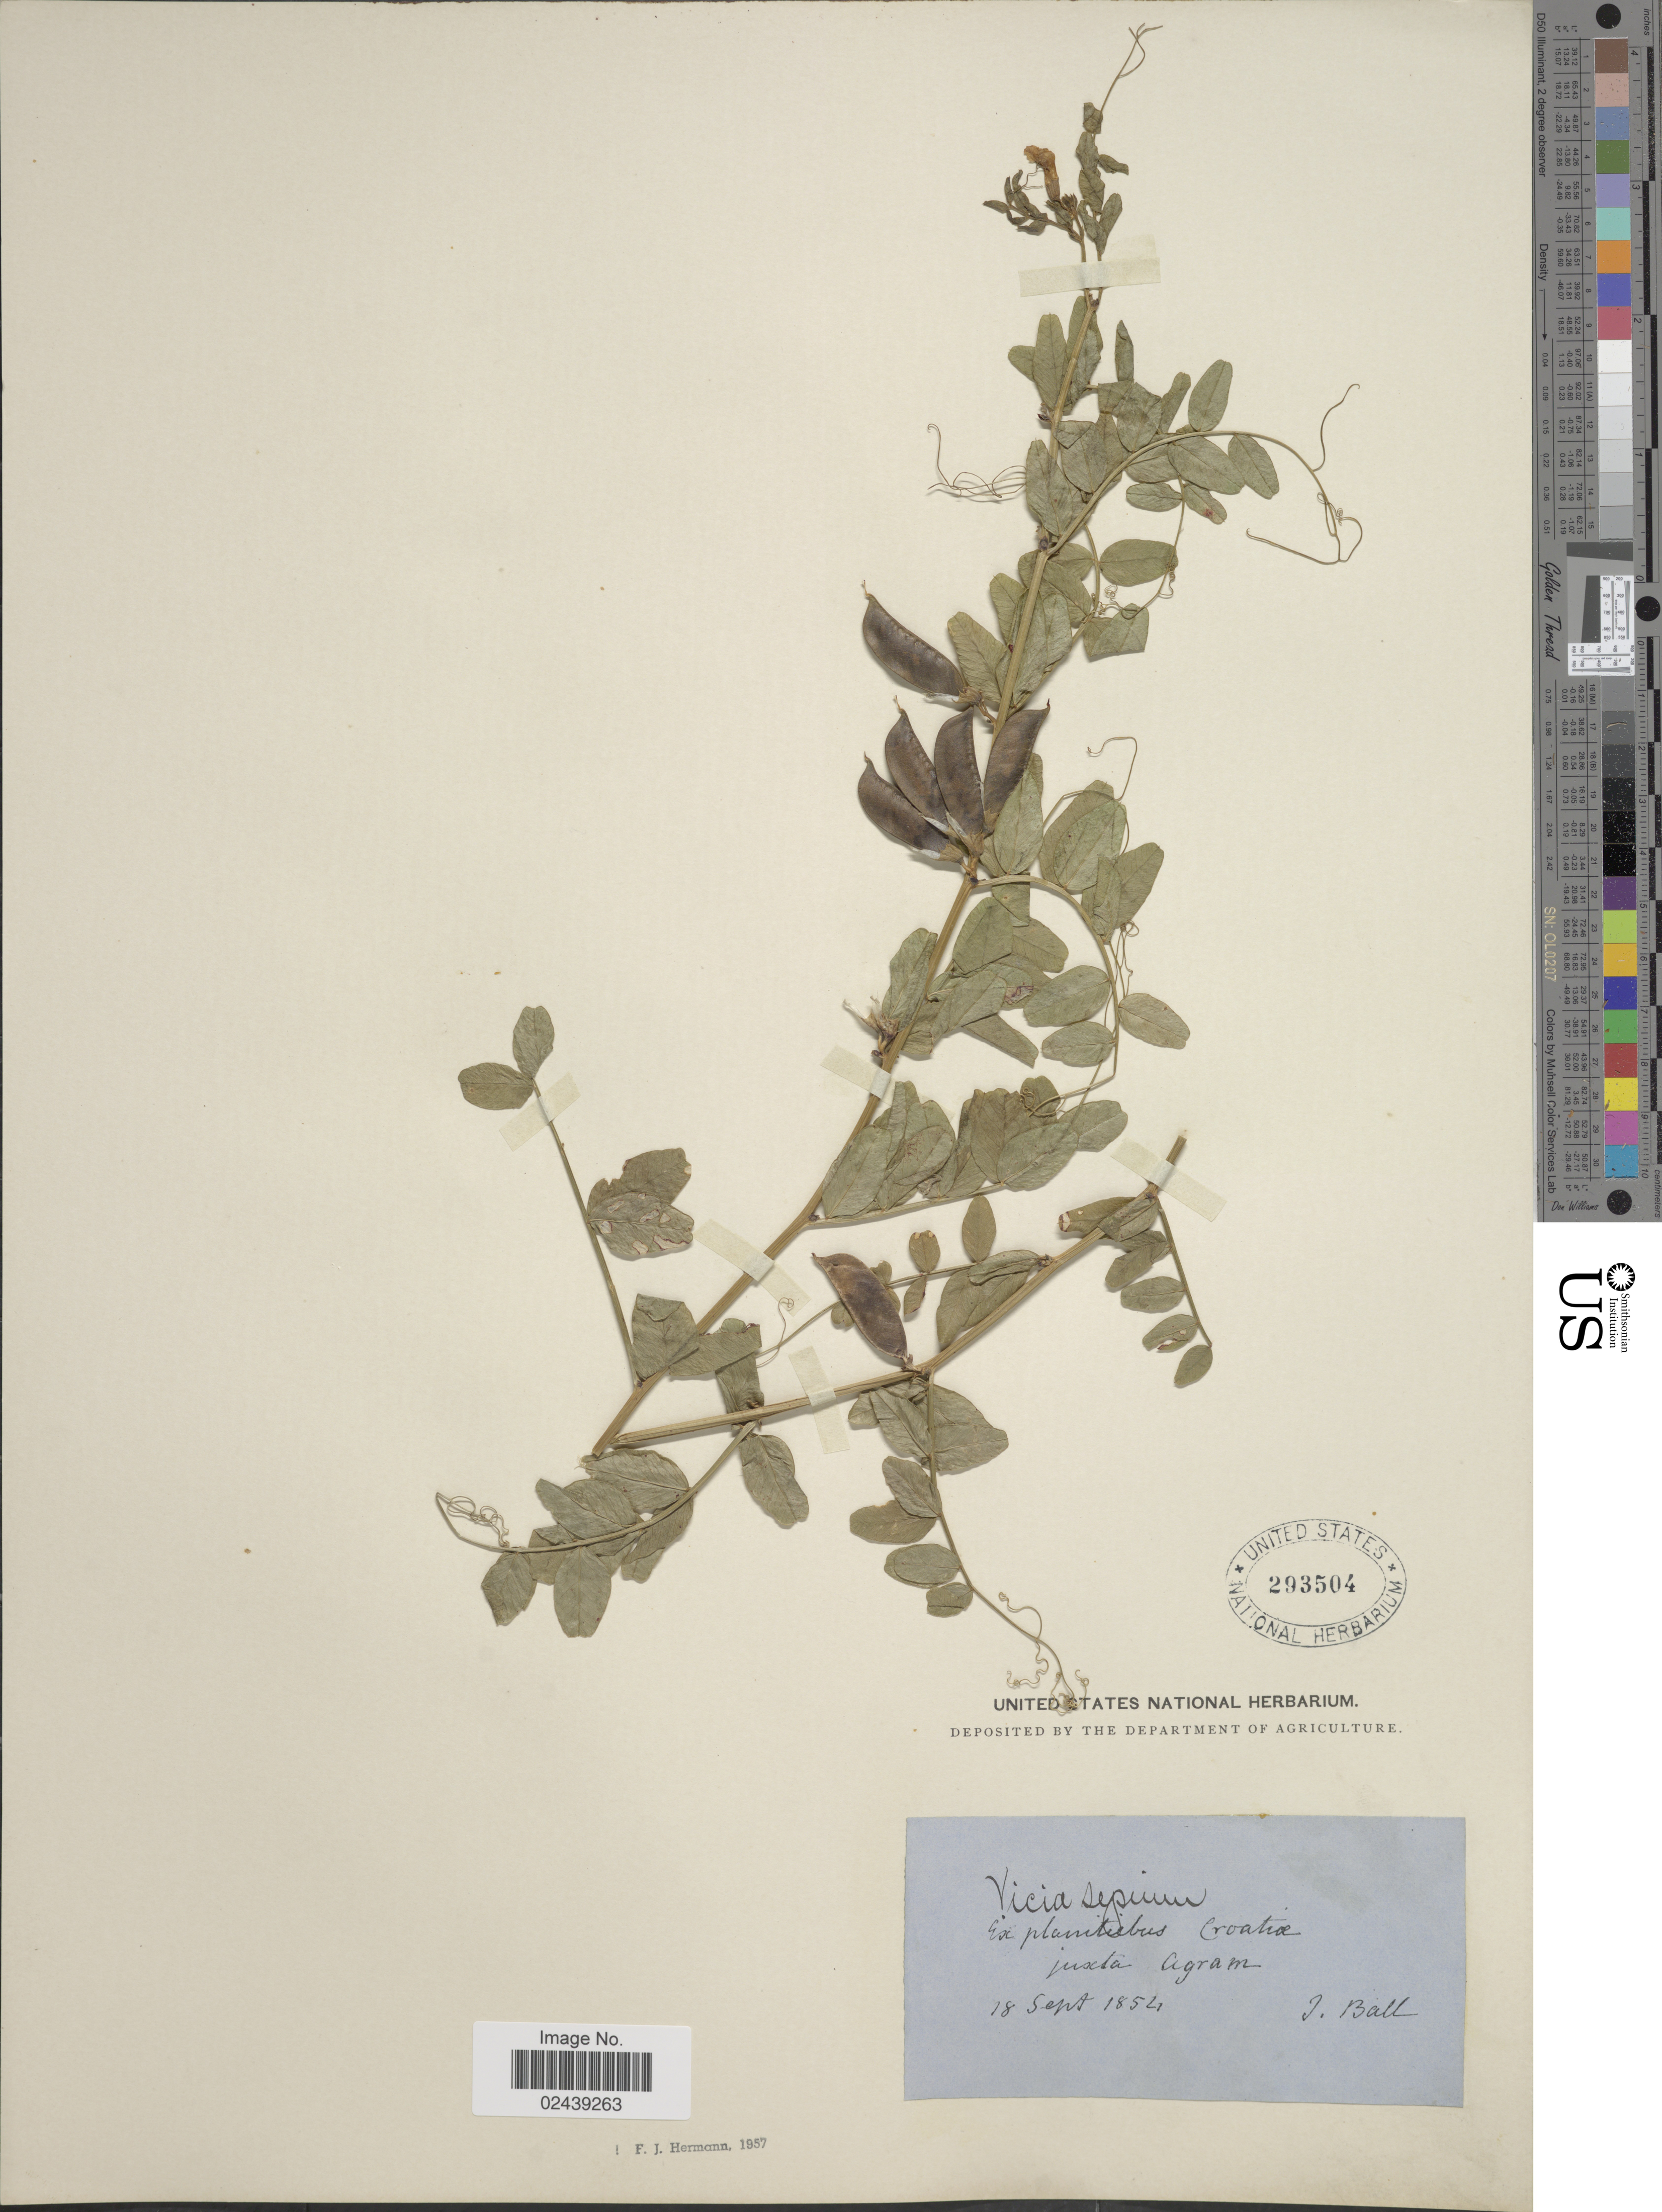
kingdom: Plantae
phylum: Tracheophyta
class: Magnoliopsida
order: Fabales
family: Fabaceae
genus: Vicia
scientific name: Vicia sepium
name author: L.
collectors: J. Ball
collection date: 1854-09-18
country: Croatia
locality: Ex planitiebus Croatiae juxta Agram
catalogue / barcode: US 293504